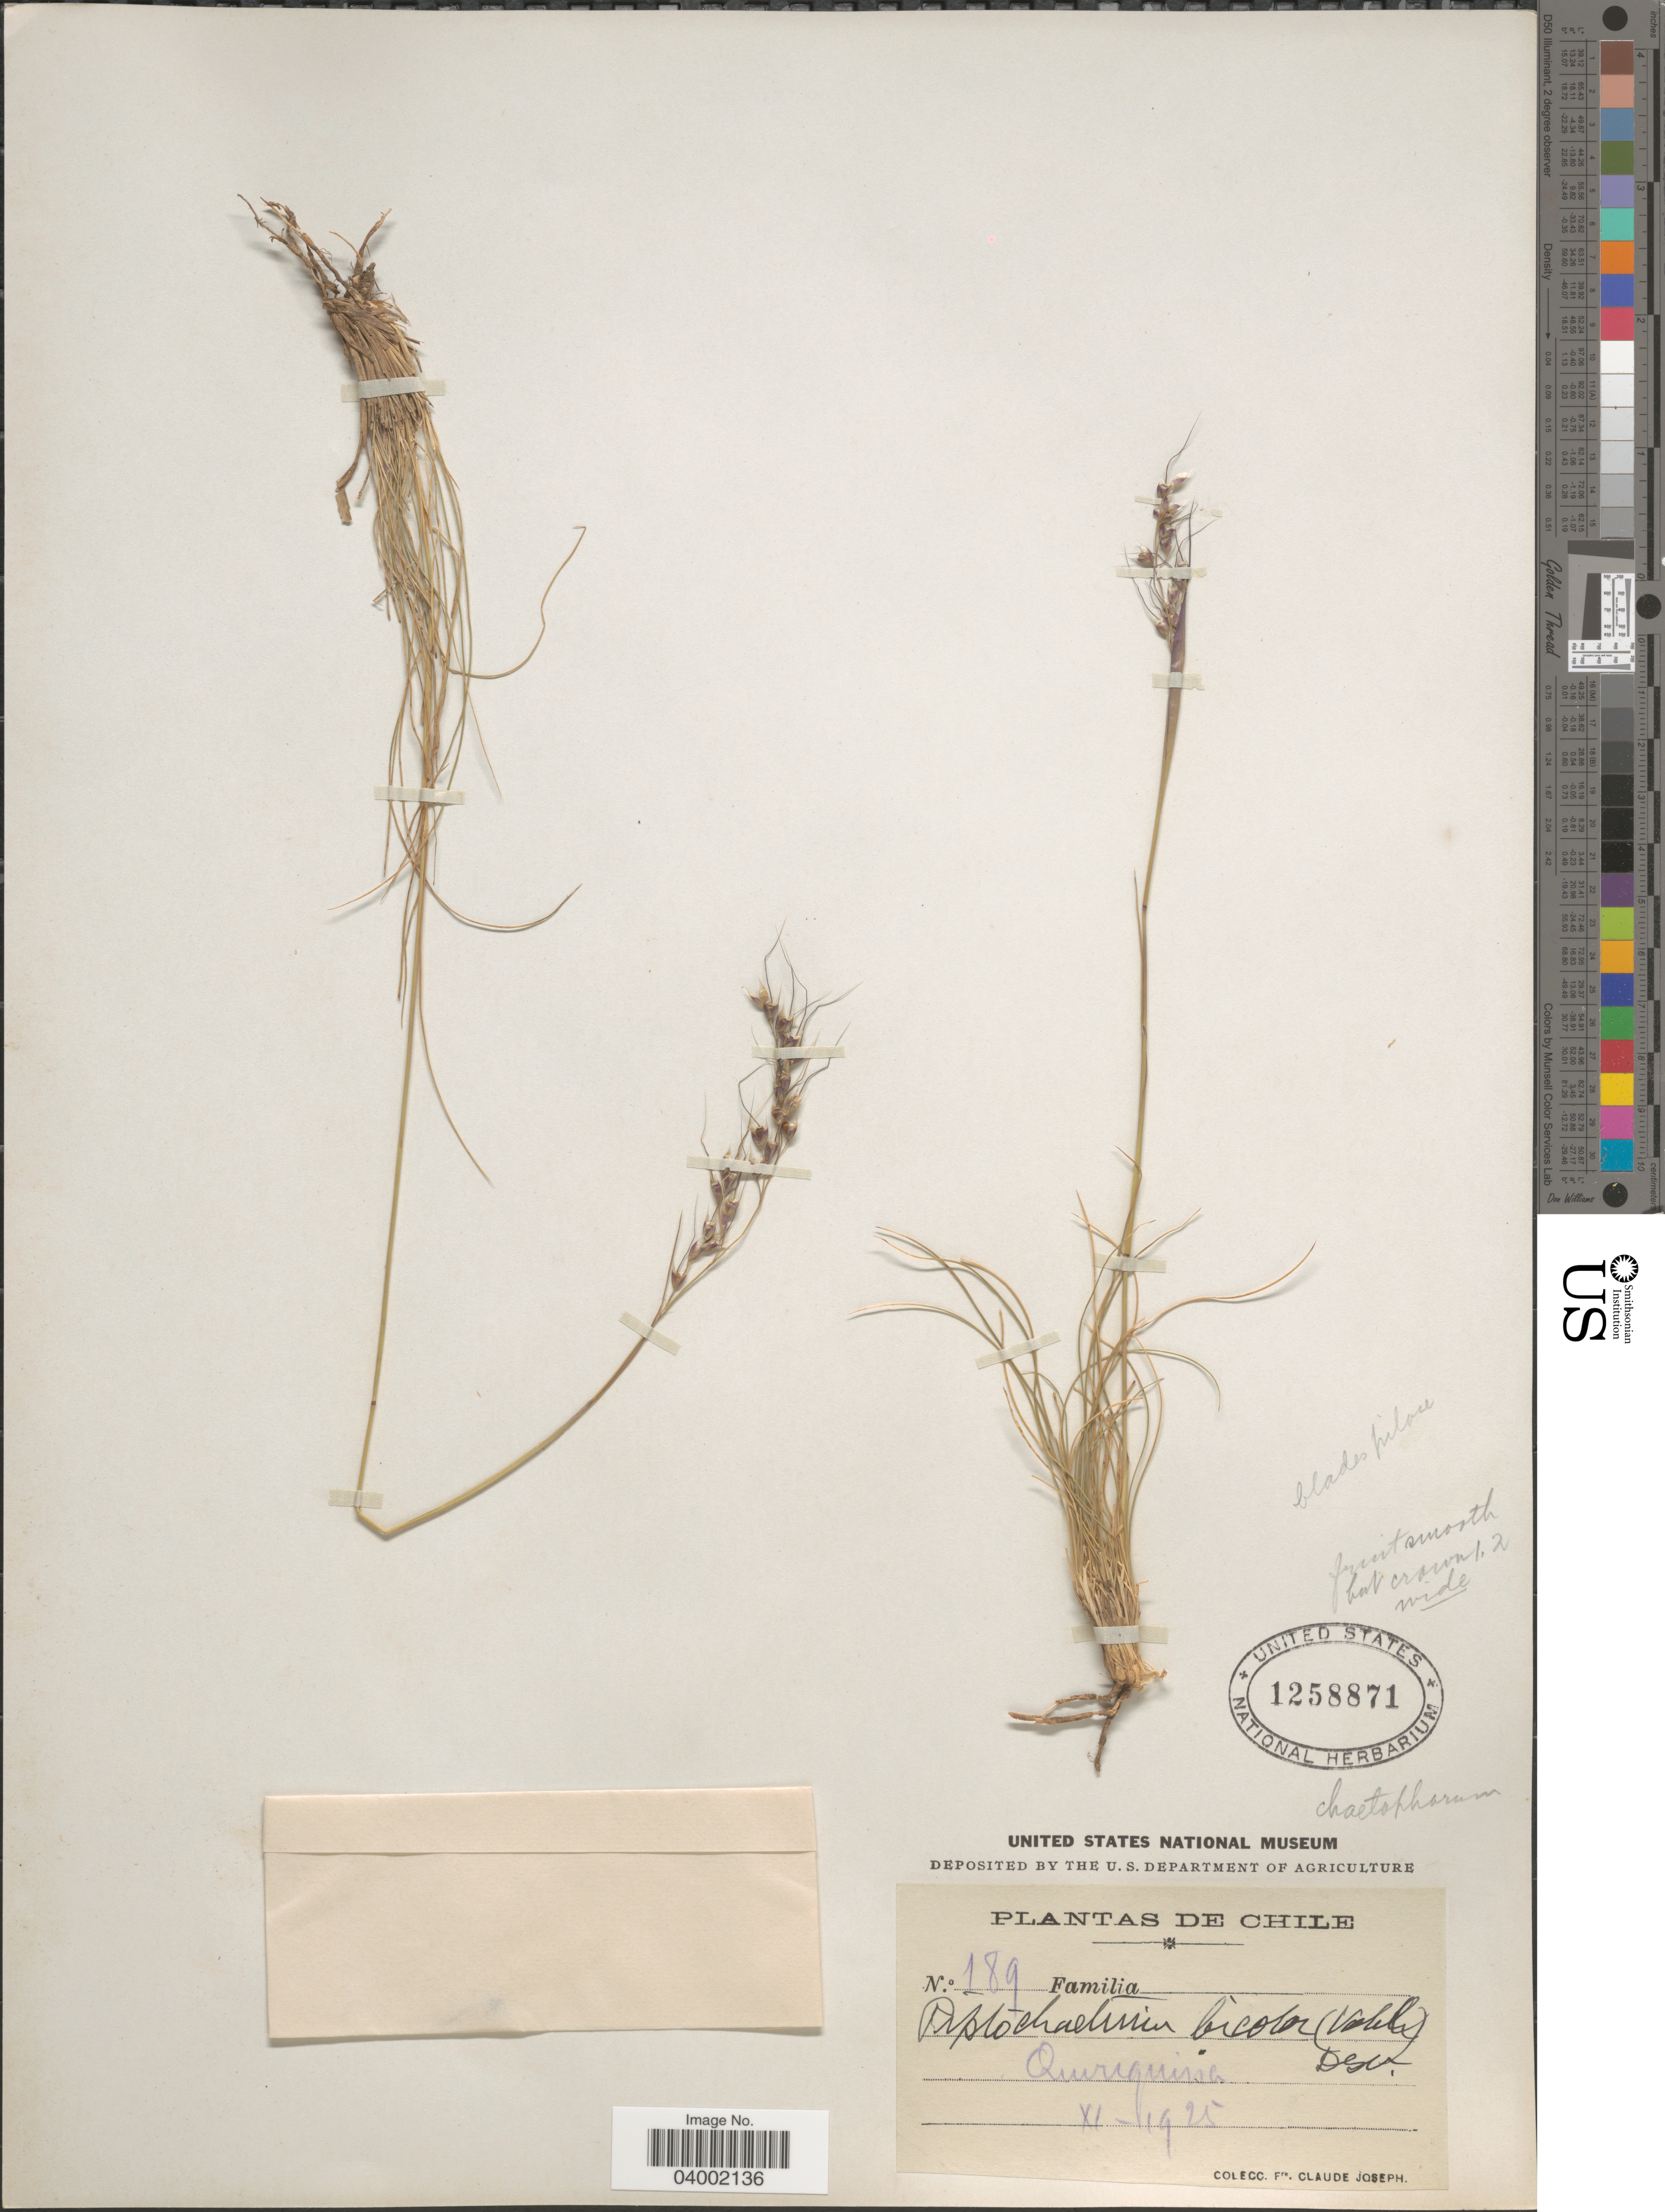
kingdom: Plantae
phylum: Tracheophyta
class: Liliopsida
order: Poales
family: Poaceae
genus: Piptochaetium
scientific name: Piptochaetium stipoides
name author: (Trin. & Rupr.) Hack. & Arechav.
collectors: Bro. Claude-Joseph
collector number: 189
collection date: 1925-12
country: Chile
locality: Querequina.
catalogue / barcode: US 1258871